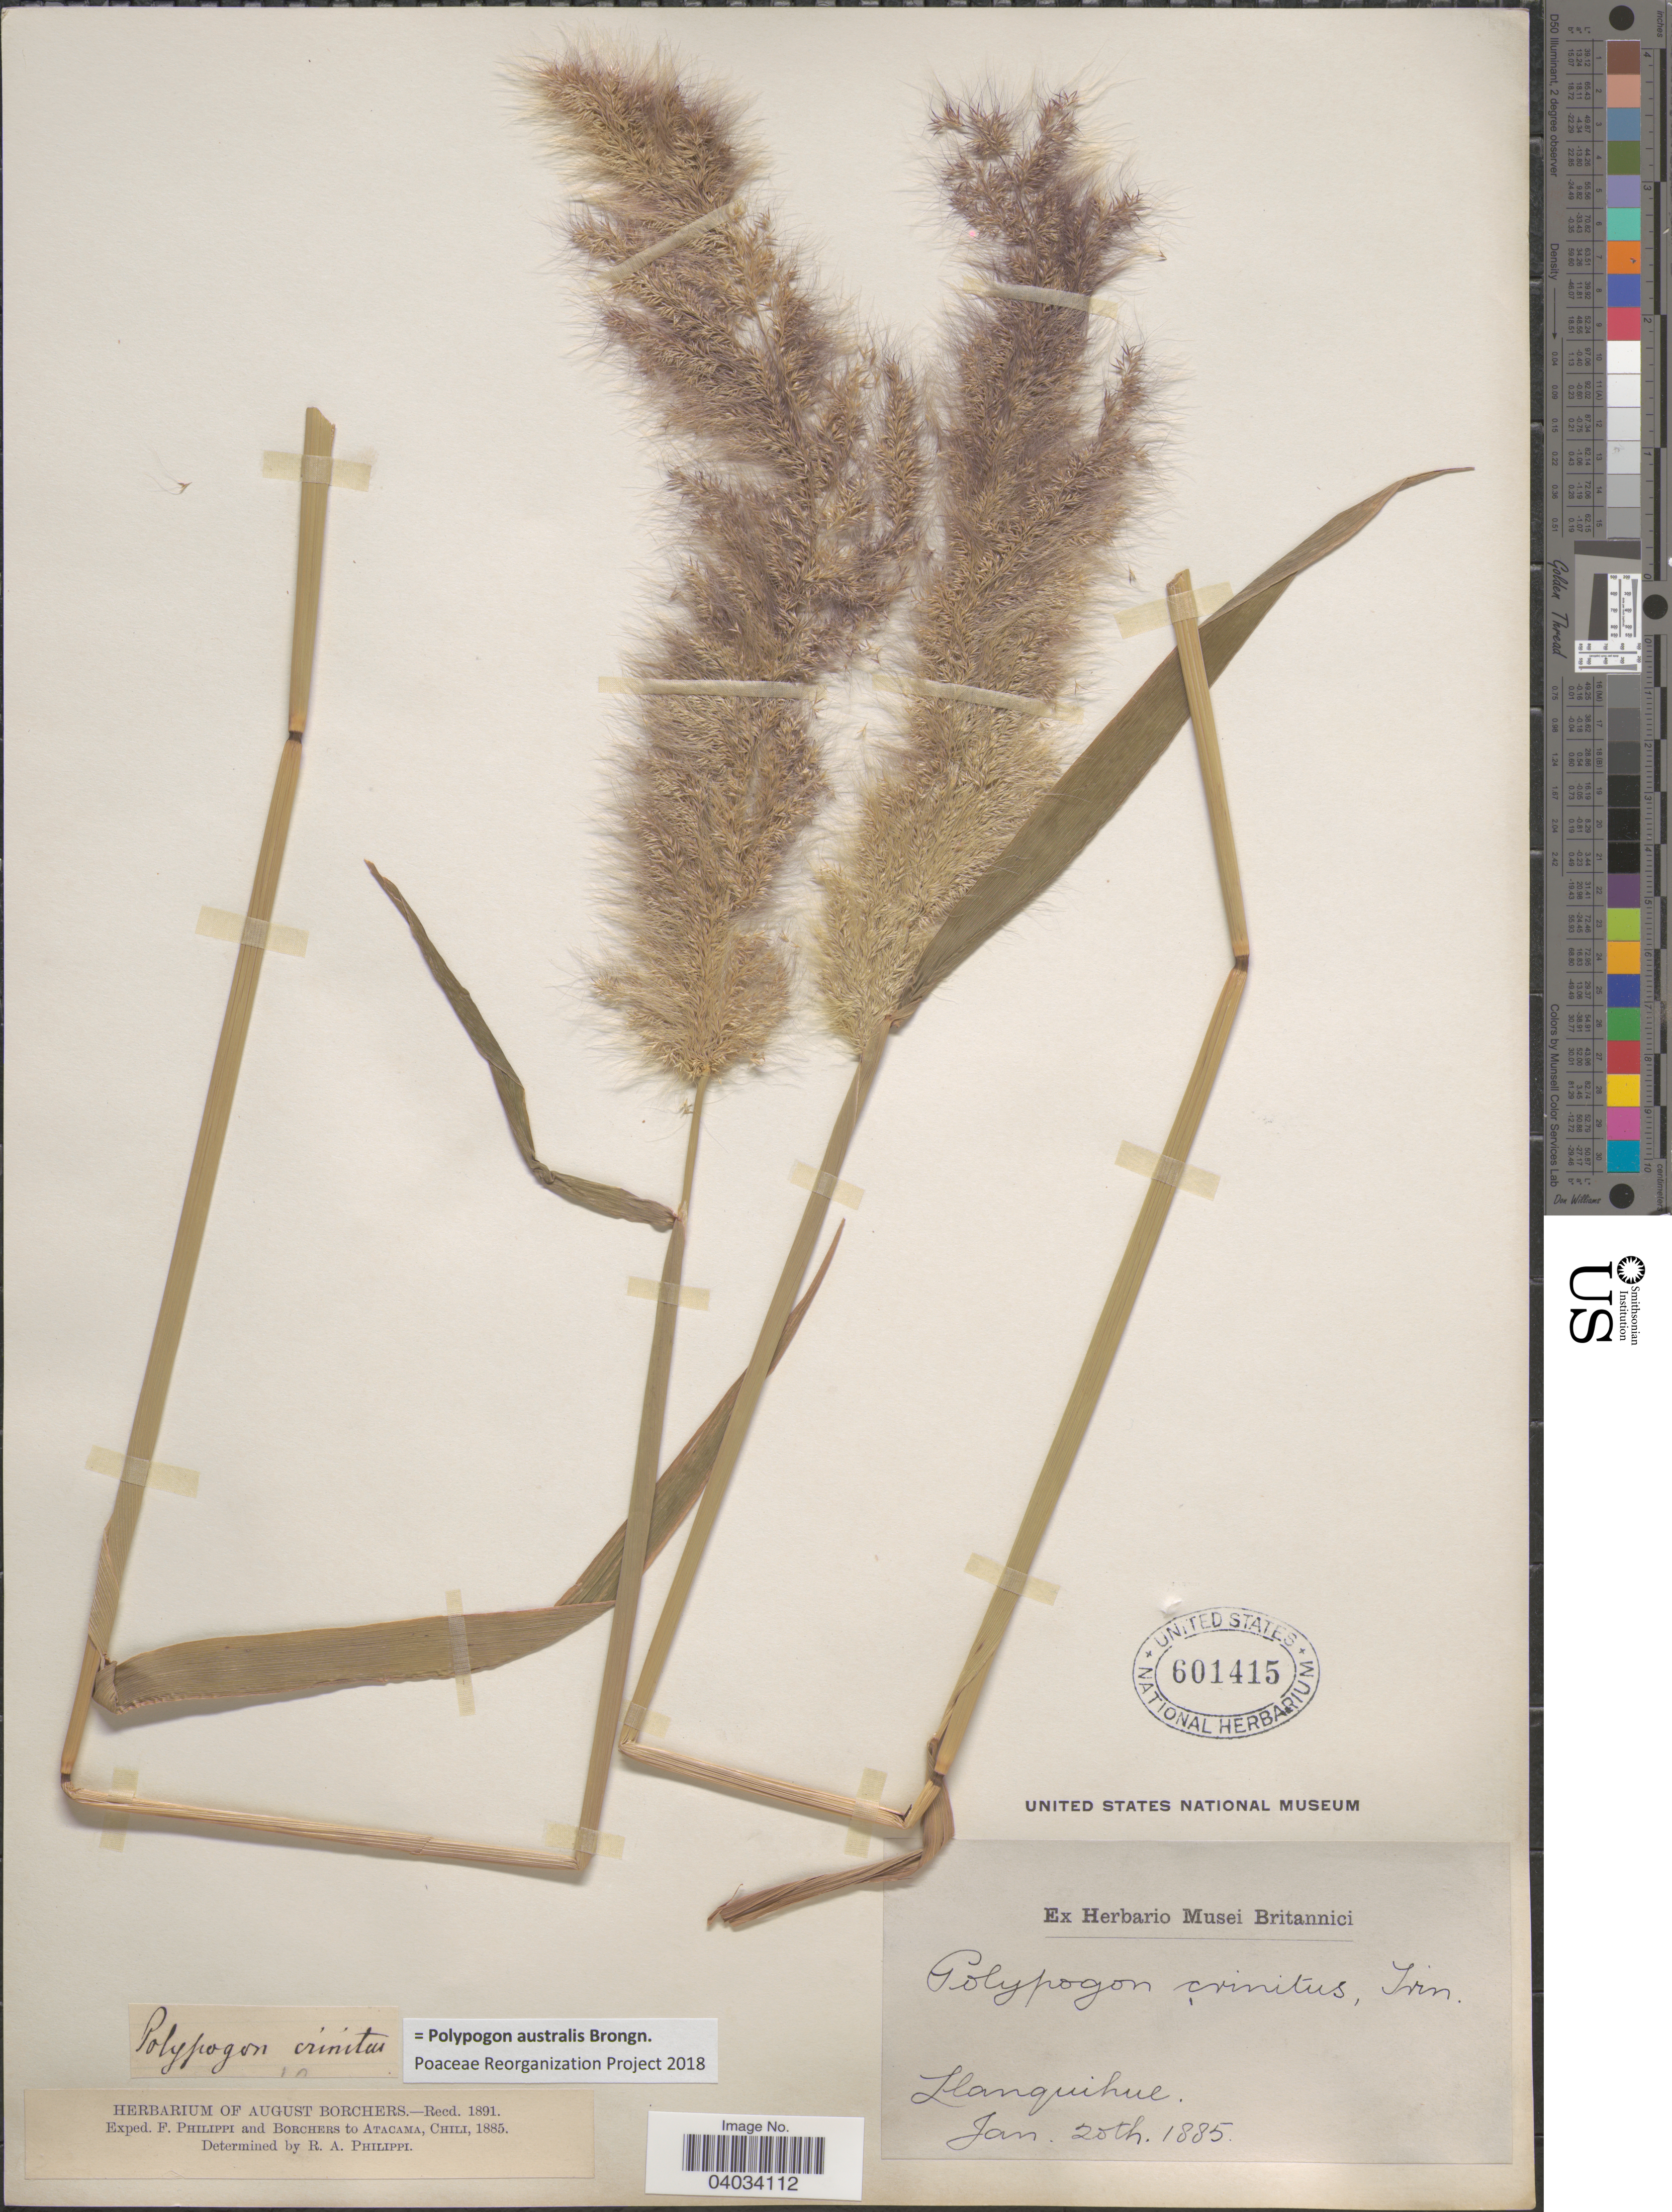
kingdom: Plantae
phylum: Tracheophyta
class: Liliopsida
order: Poales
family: Poaceae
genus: Polypogon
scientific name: Polypogon australis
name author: Brongn.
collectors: ex herb. Musei Britannici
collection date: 1885-01-20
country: Chile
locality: Llanquihue.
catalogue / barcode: US 601415